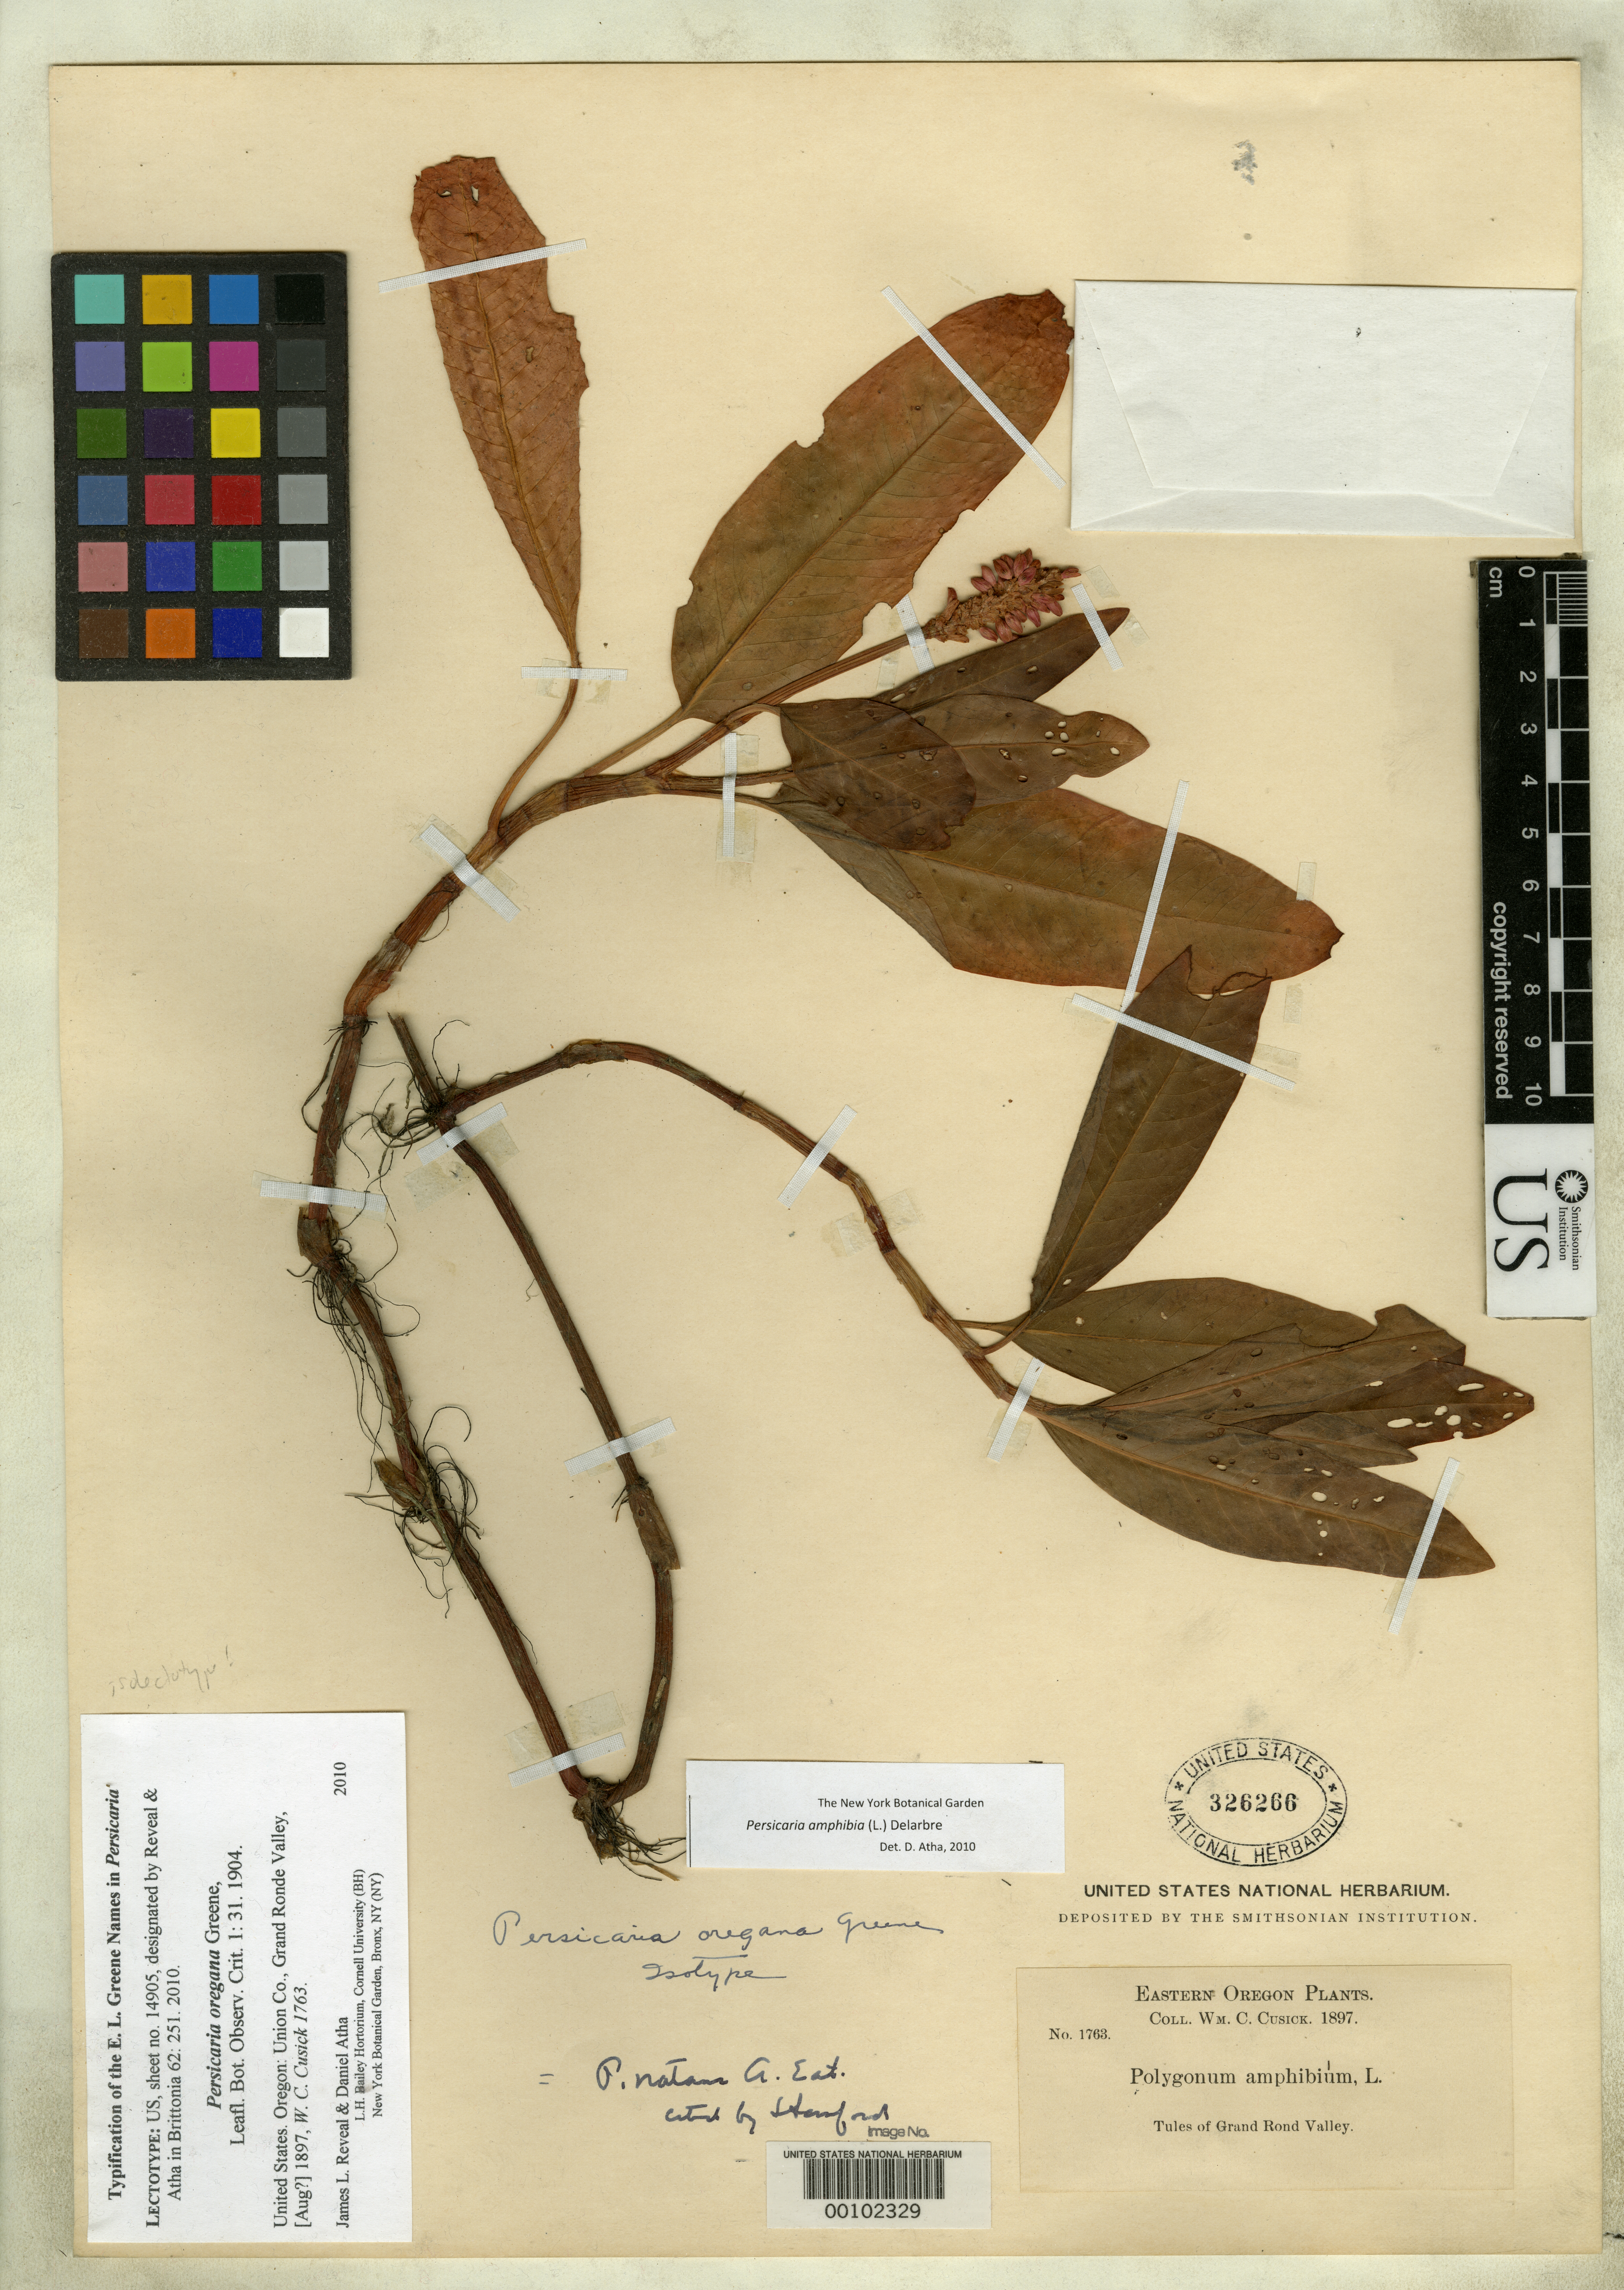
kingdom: Plantae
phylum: Tracheophyta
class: Magnoliopsida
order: Caryophyllales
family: Polygonaceae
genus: Persicaria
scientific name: Persicaria oregana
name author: Greene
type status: Isolectotype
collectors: W. C. Cusick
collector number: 1763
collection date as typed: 1897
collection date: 1897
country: United States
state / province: Oregon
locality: Tules of Grand Rond Valley.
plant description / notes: US sheet erroneously annotated by Reveal & Atha (2010) as "lectotype", citing NDG sheet number (as correctly designated & cited in lectotypification).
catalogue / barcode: US 326266